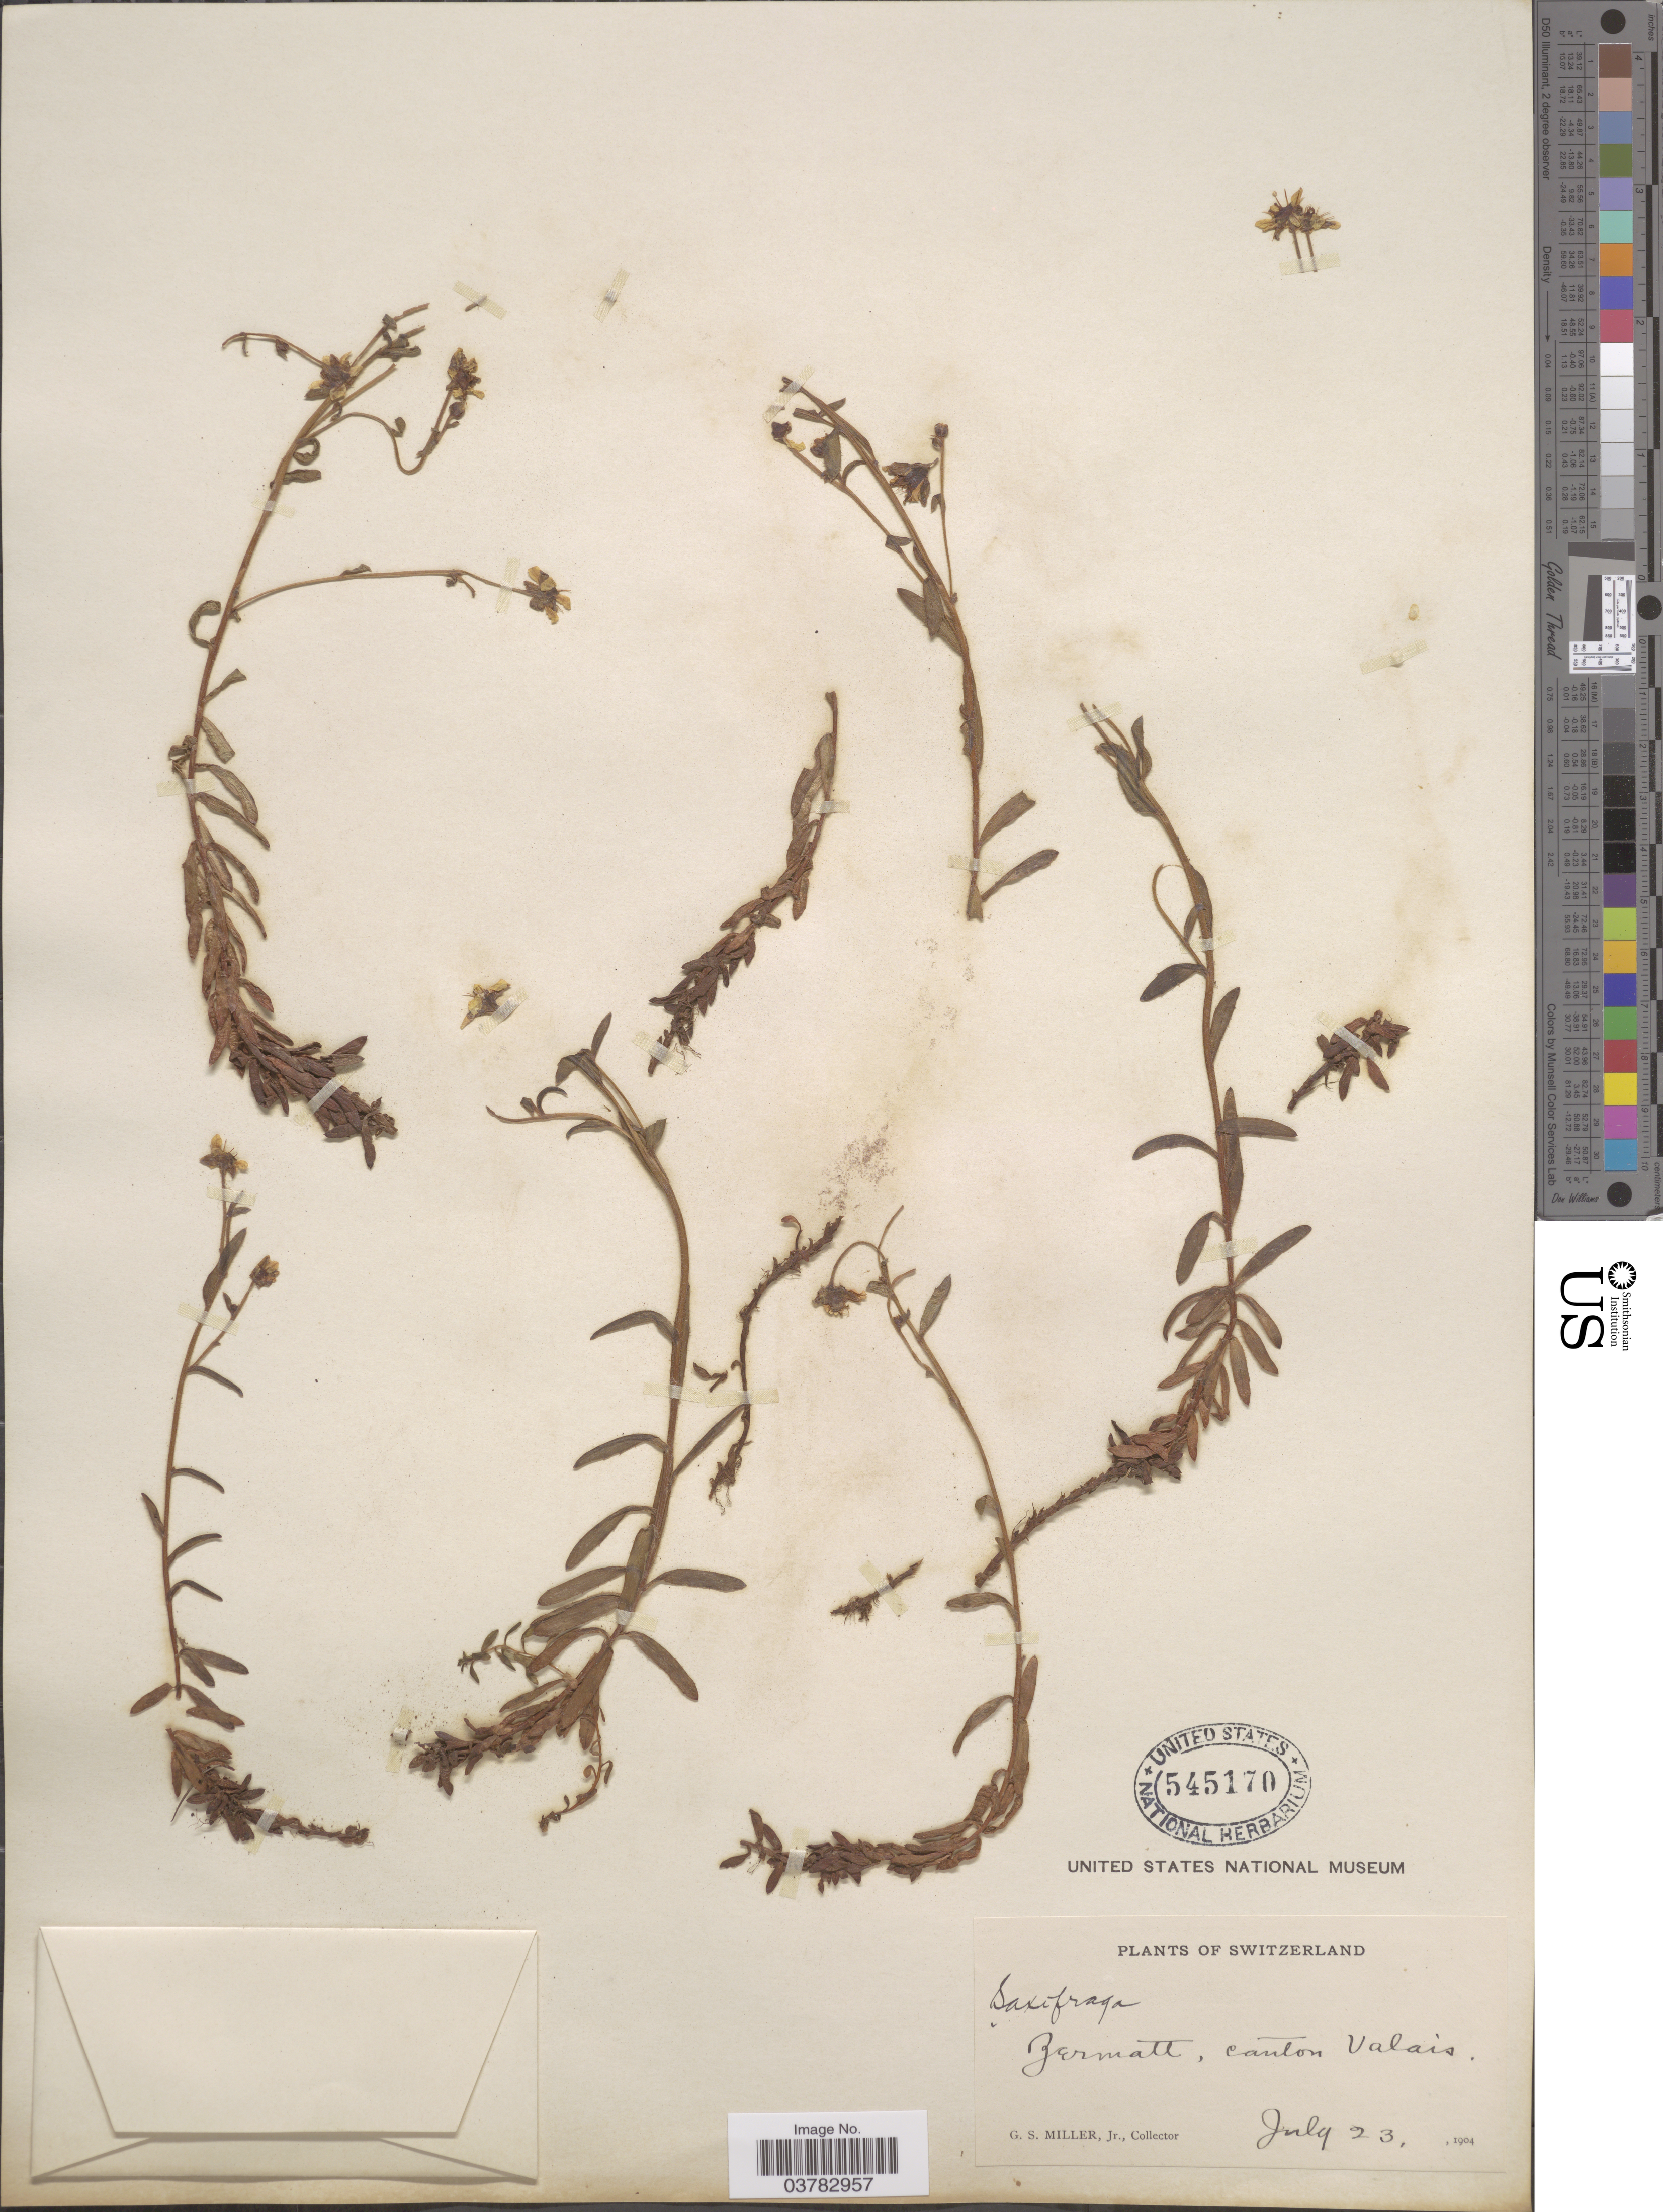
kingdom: Plantae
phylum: Tracheophyta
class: Magnoliopsida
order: Saxifragales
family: Saxifragaceae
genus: Saxifraga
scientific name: Saxifraga sp.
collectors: G. S. Miller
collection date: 1904-07-23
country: Switzerland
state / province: Valais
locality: Zermatt, canton Valais.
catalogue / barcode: US 545170